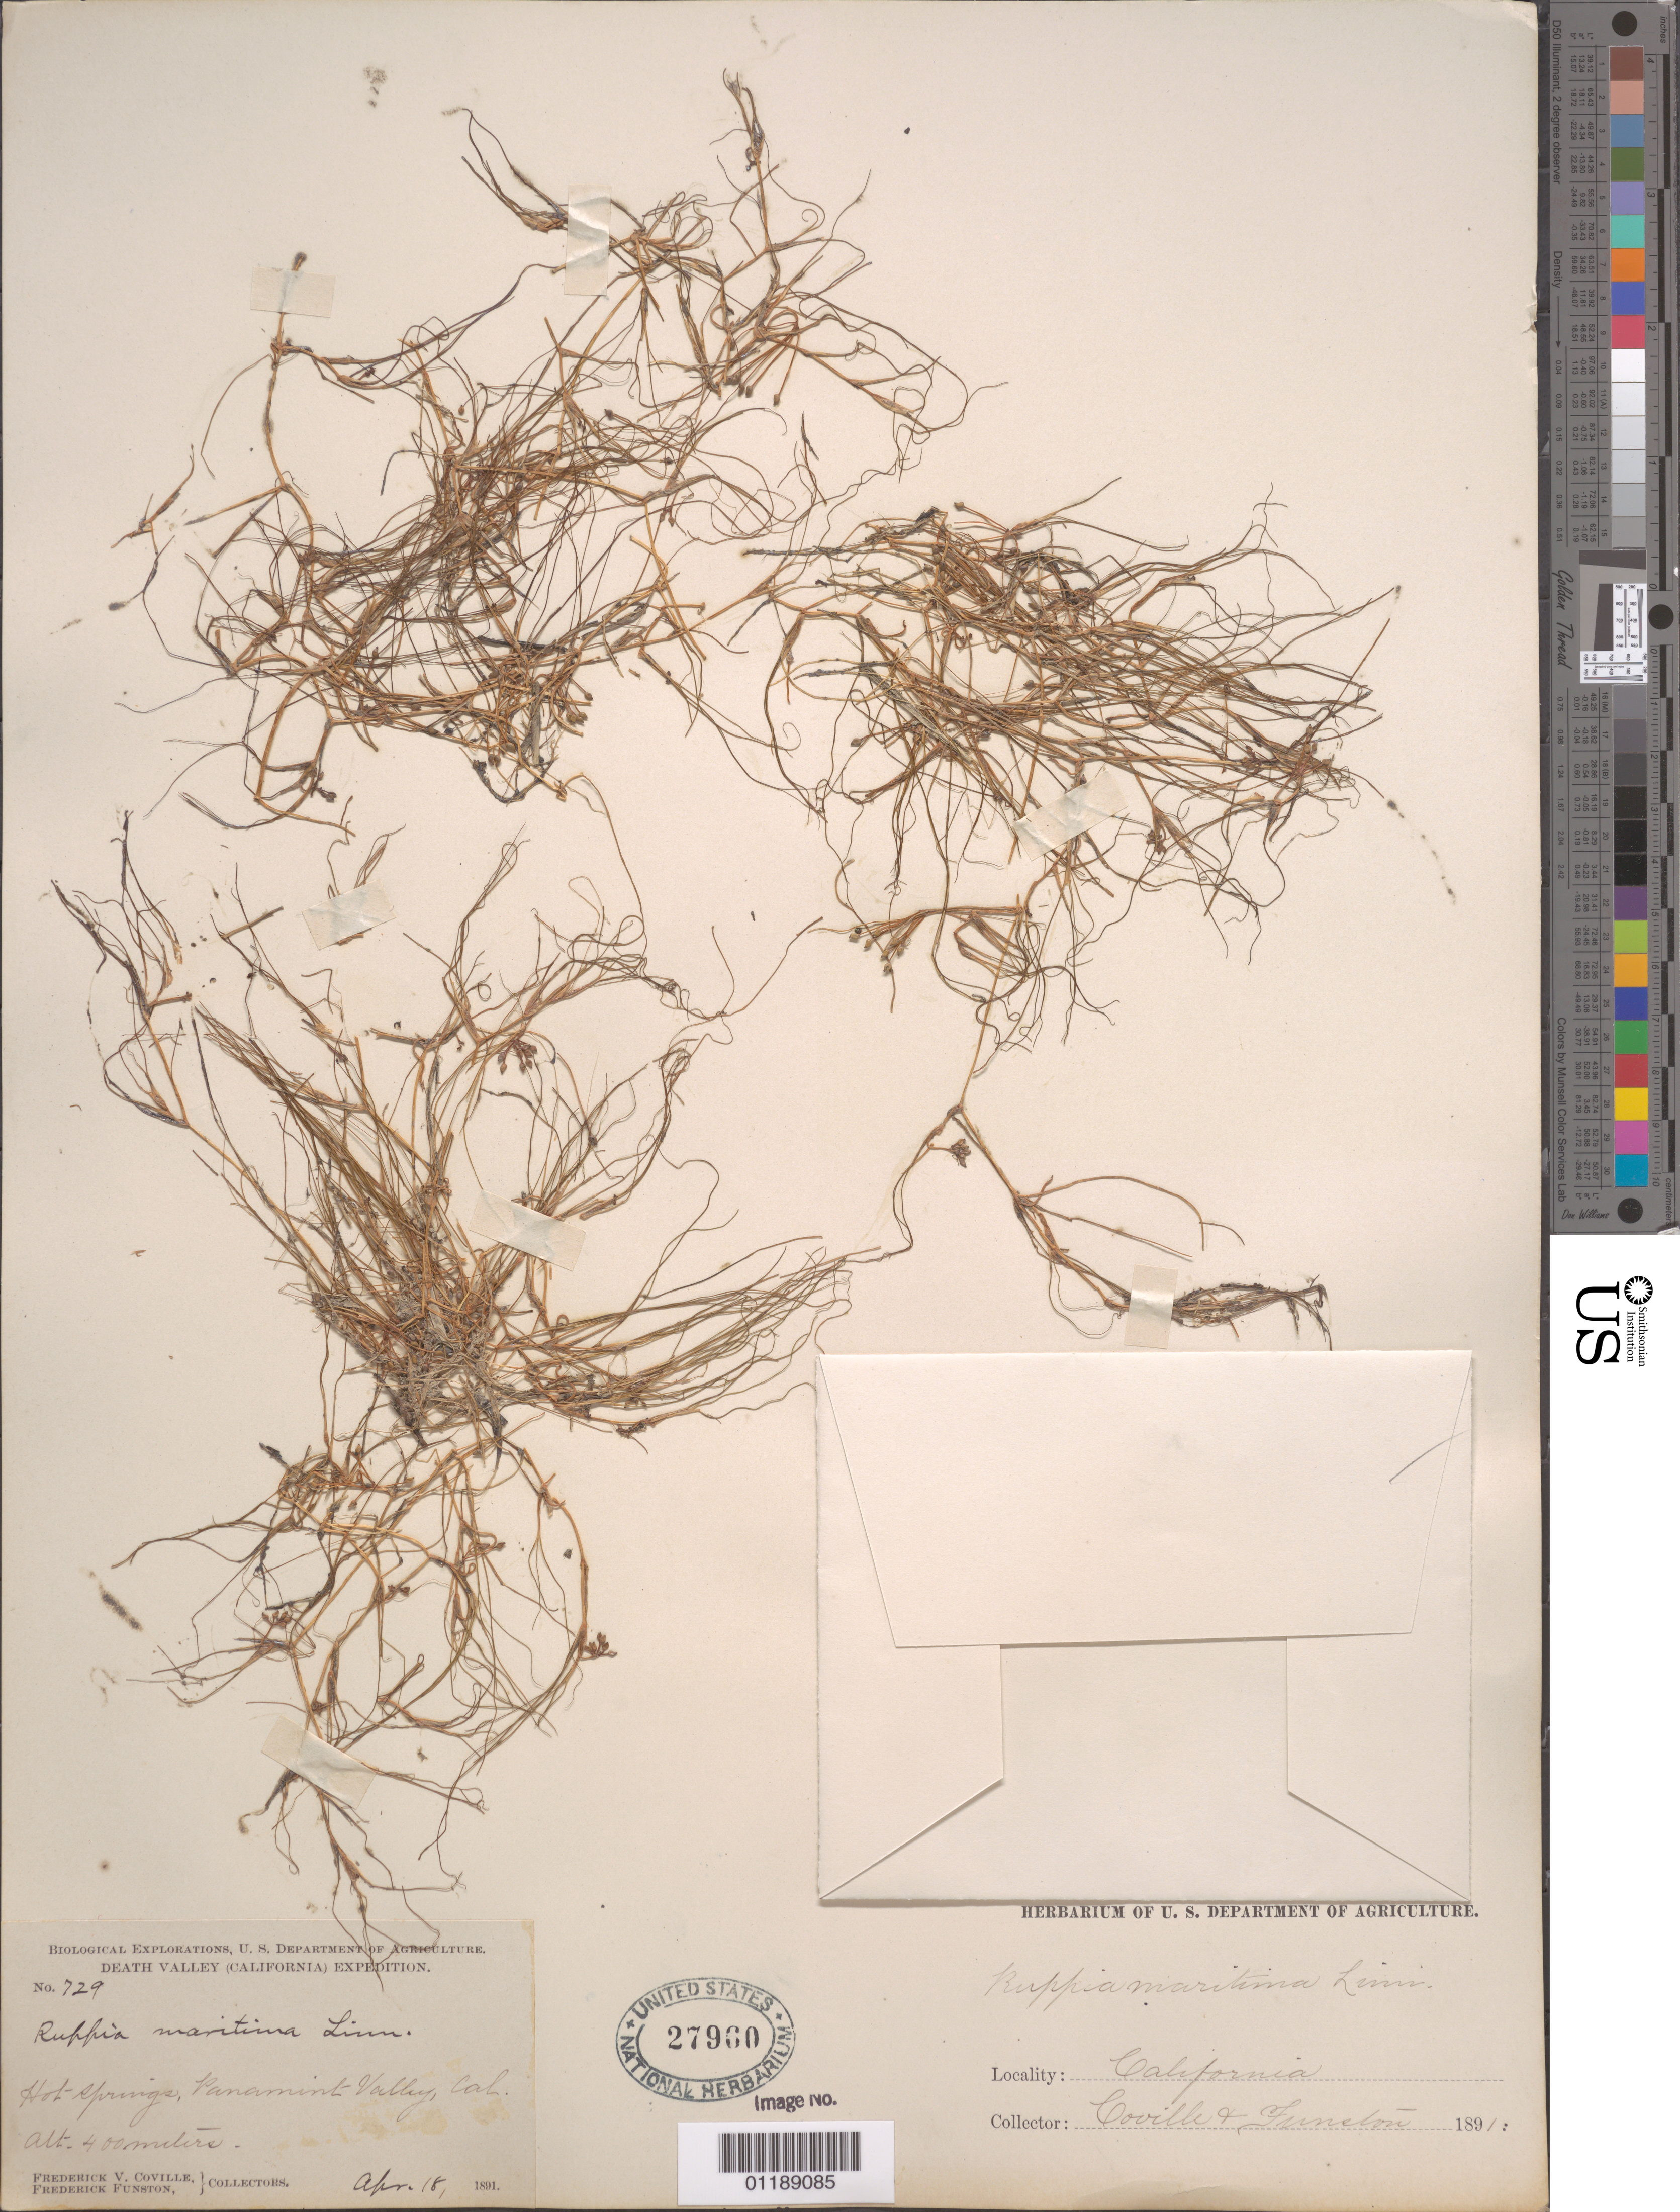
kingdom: Plantae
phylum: Tracheophyta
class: Liliopsida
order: Alismatales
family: Ruppiaceae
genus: Ruppia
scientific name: Ruppia maritima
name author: L.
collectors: F. V. Coville & F. Funston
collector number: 729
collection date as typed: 18 Apr 1891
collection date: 1891-04-18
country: United States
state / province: California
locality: Hot Springs, Panamint Valley.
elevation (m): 400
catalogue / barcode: US 27960